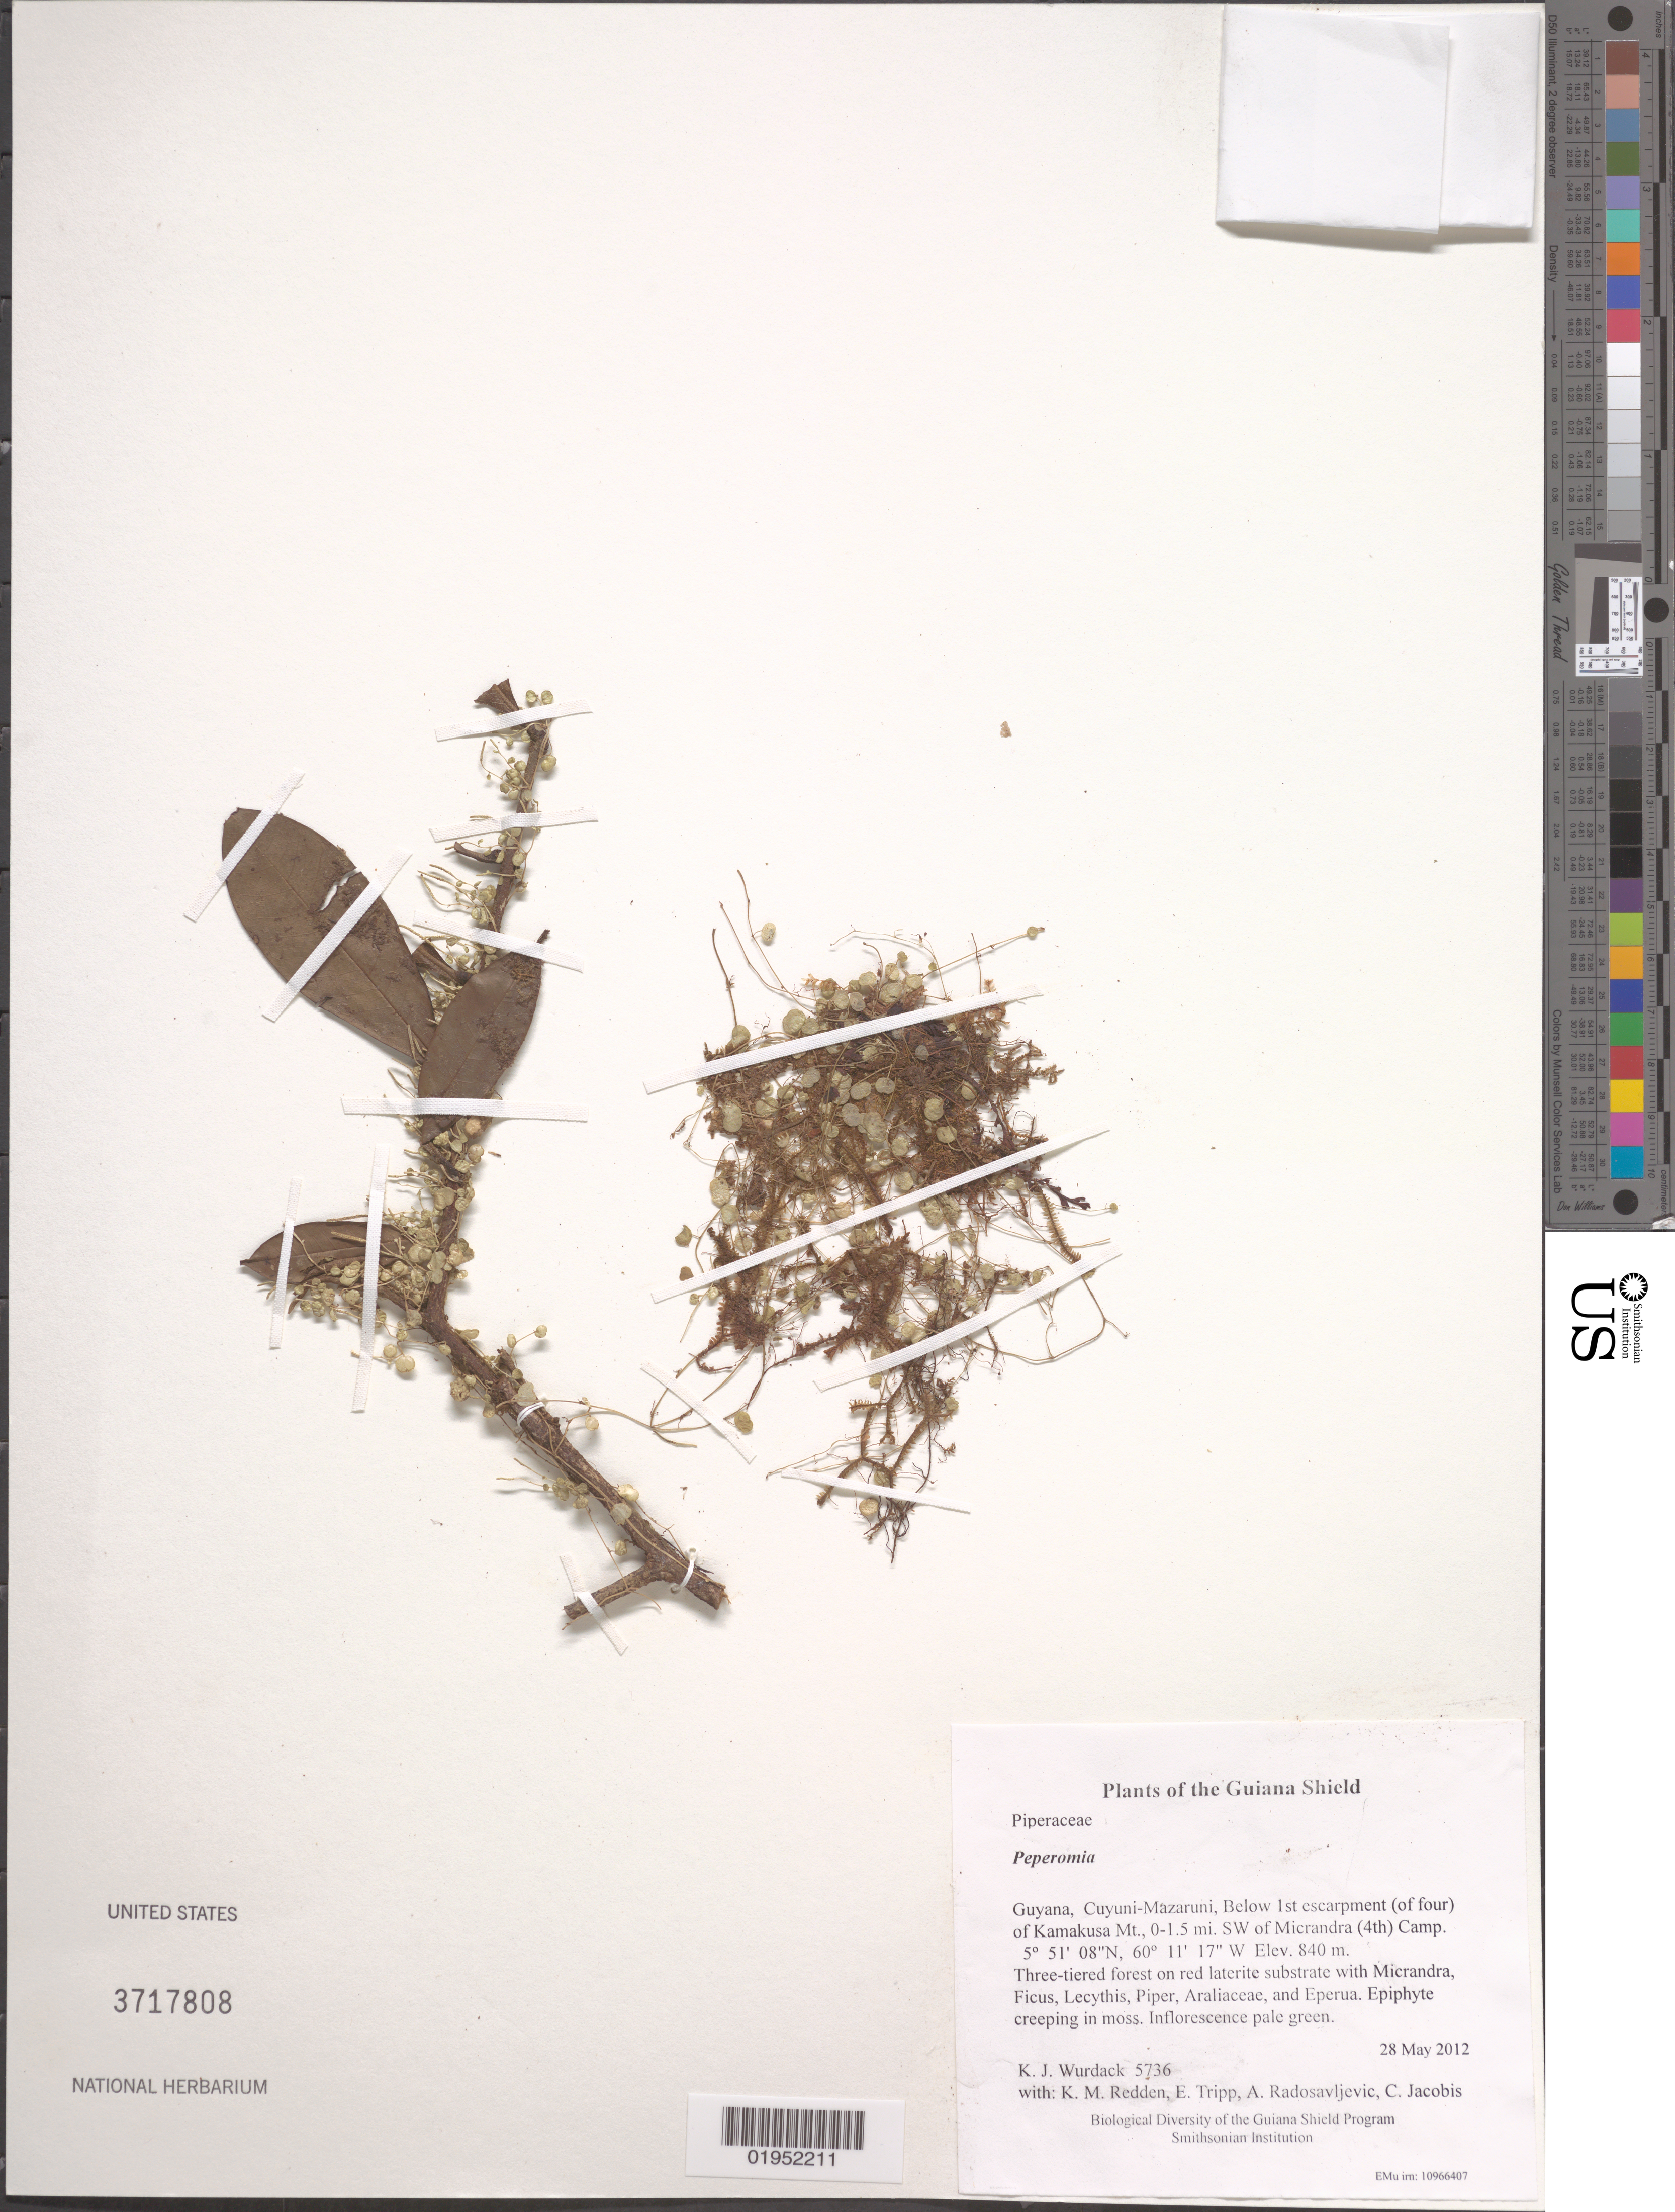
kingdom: Plantae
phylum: Tracheophyta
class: Magnoliopsida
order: Piperales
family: Piperaceae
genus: Peperomia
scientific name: Peperomia emarginella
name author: (Sw. ex Wikstr.) C. DC.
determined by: Jiménez, José Estaban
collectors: K. Wurdack, K. M. Redden, E. Tripp, A. Radosavljevic, C. Jacobis & J. Ralph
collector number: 5736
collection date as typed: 28 May 2012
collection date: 2012-05-28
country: Guyana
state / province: Cuyuni-Mazaruni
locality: Below 1st escarpment (of four) of Kamakusa Mt., 0-1.5 mi. SW of Micrandra (4th) Camp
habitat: Three-tiered forest on red laterite substrate with Micrandra, Ficus, Lecythis, Piper, Araliaceae, and Eperua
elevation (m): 840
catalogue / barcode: US 3717808